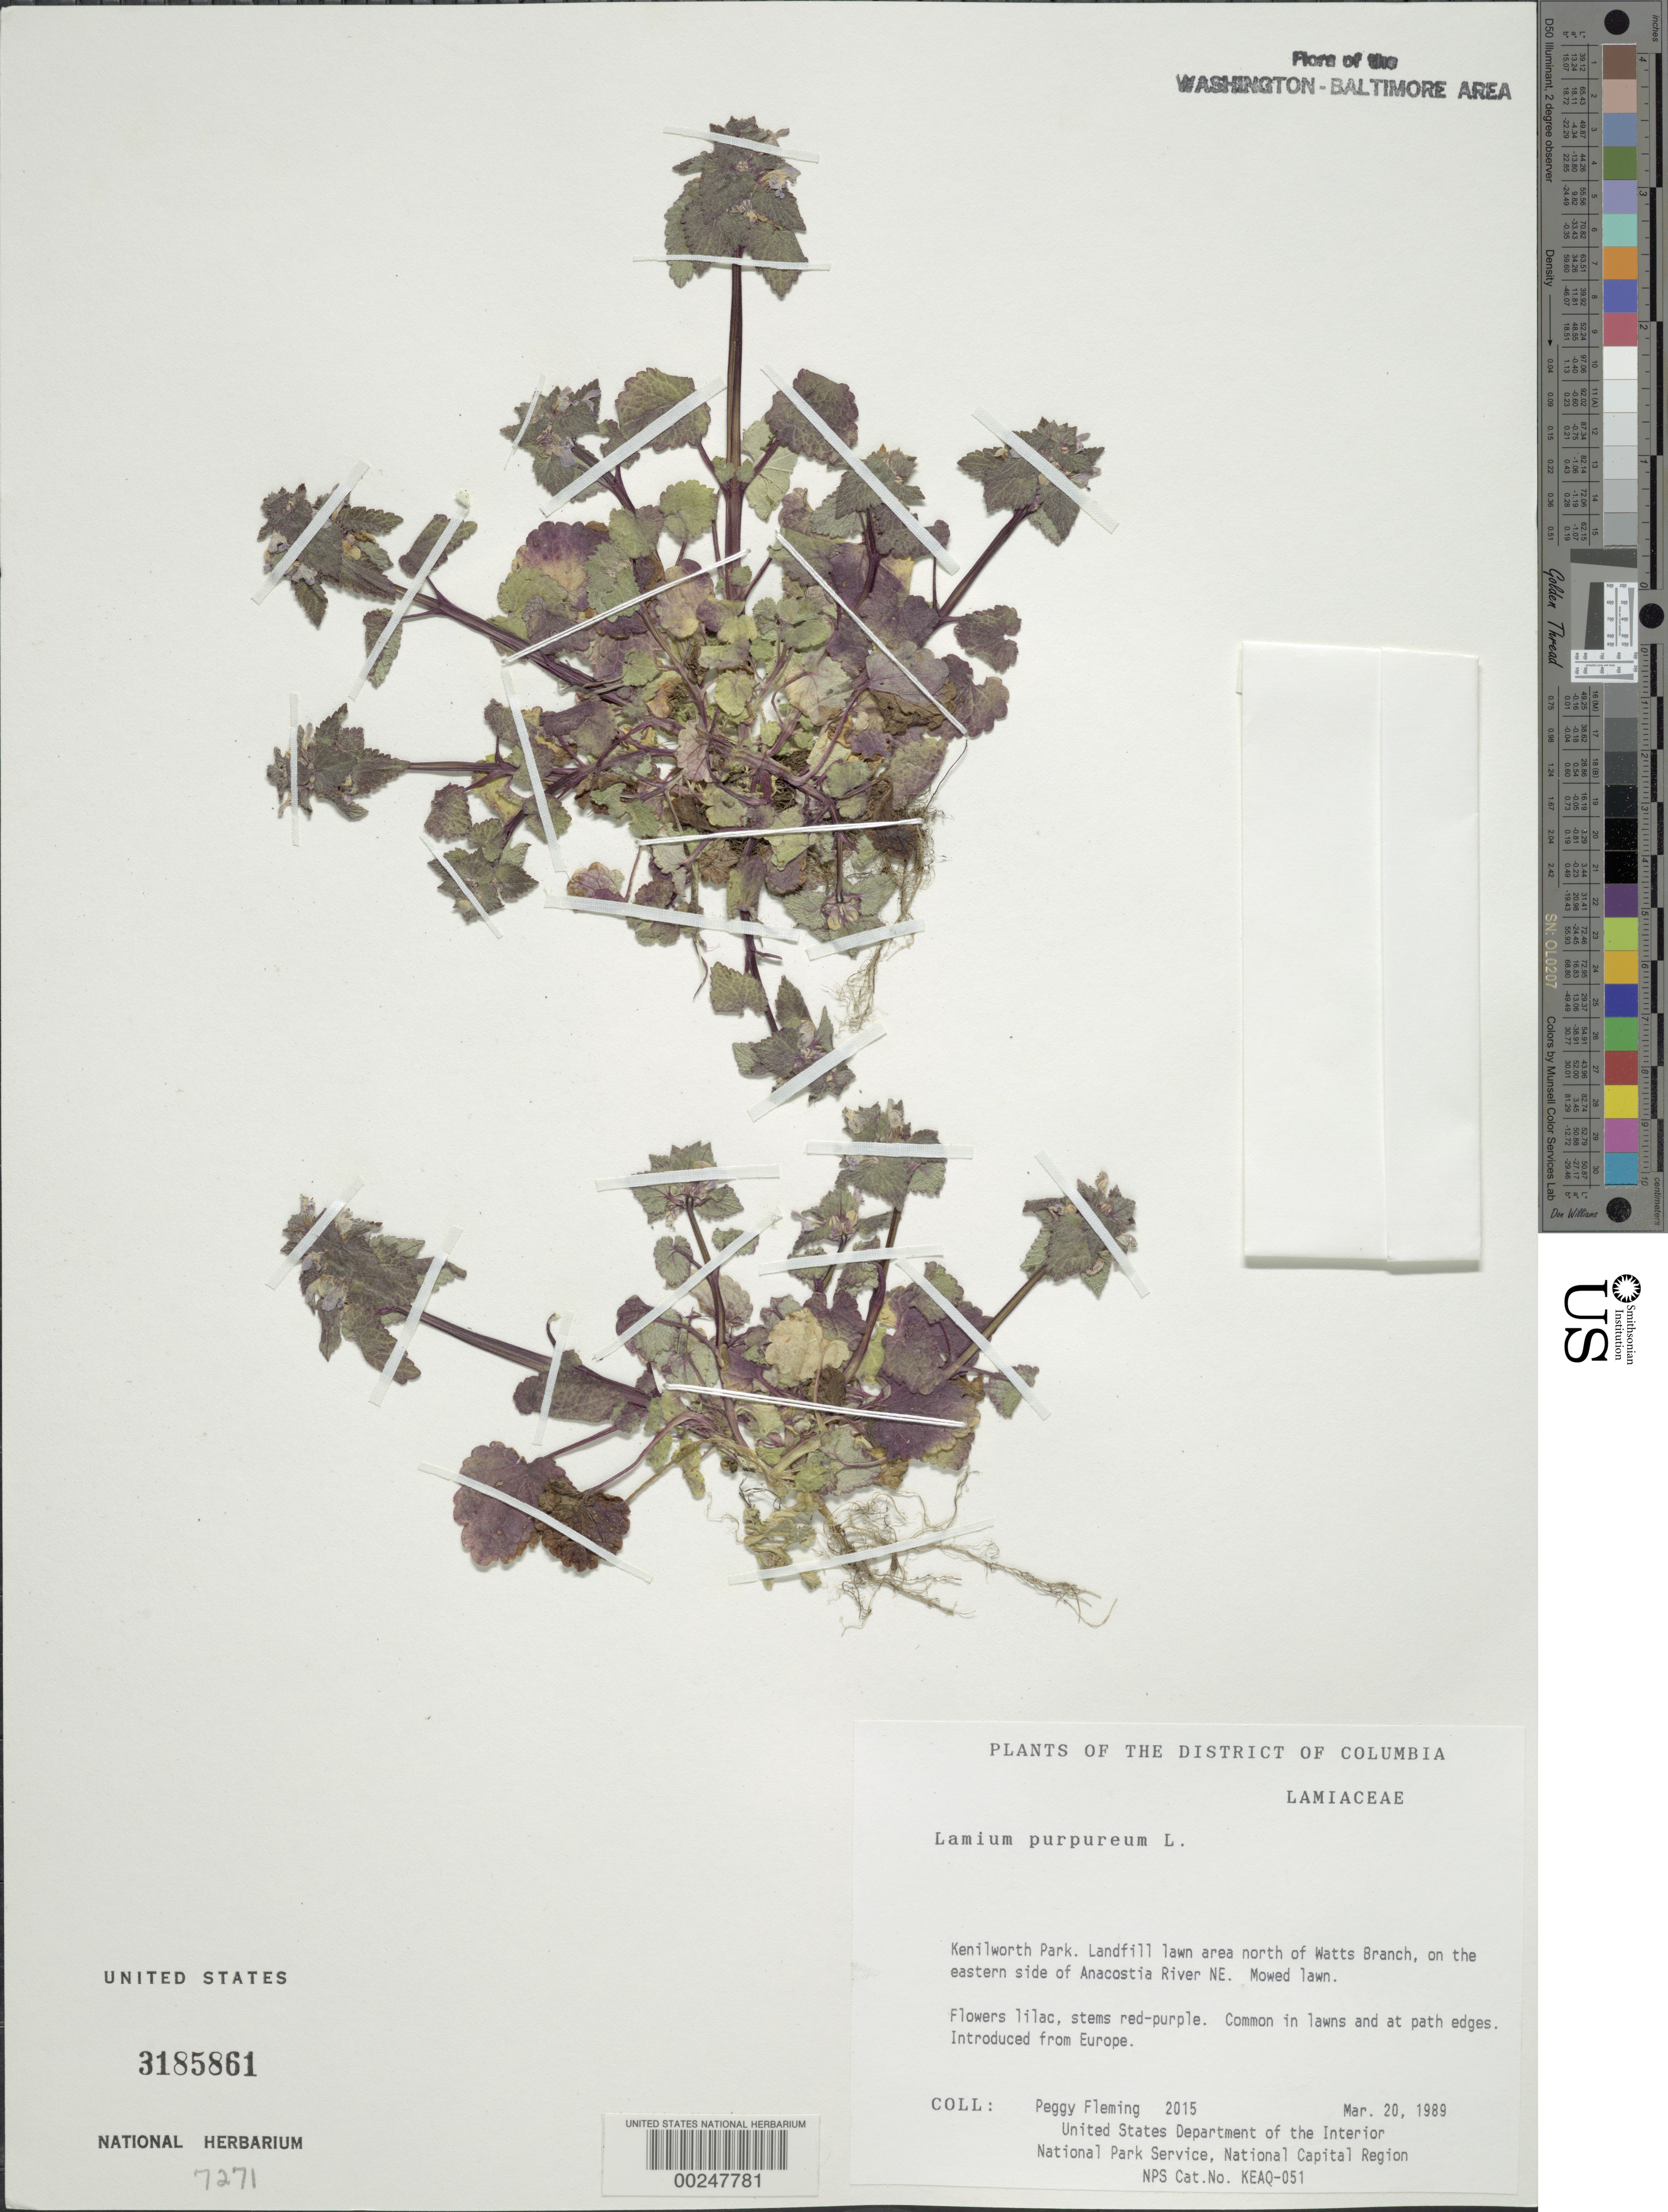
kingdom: Plantae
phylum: Tracheophyta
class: Magnoliopsida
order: Lamiales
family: Lamiaceae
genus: Lamium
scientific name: Lamium purpureum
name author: L.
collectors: P. Fleming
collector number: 2015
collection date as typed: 20 Mar 1989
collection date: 1989-03-20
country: United States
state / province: District of Columbia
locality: Kenilworth Park, N of Watts Branch, on eastern side of Anacostia River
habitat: Mowed lawn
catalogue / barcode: US 3185861